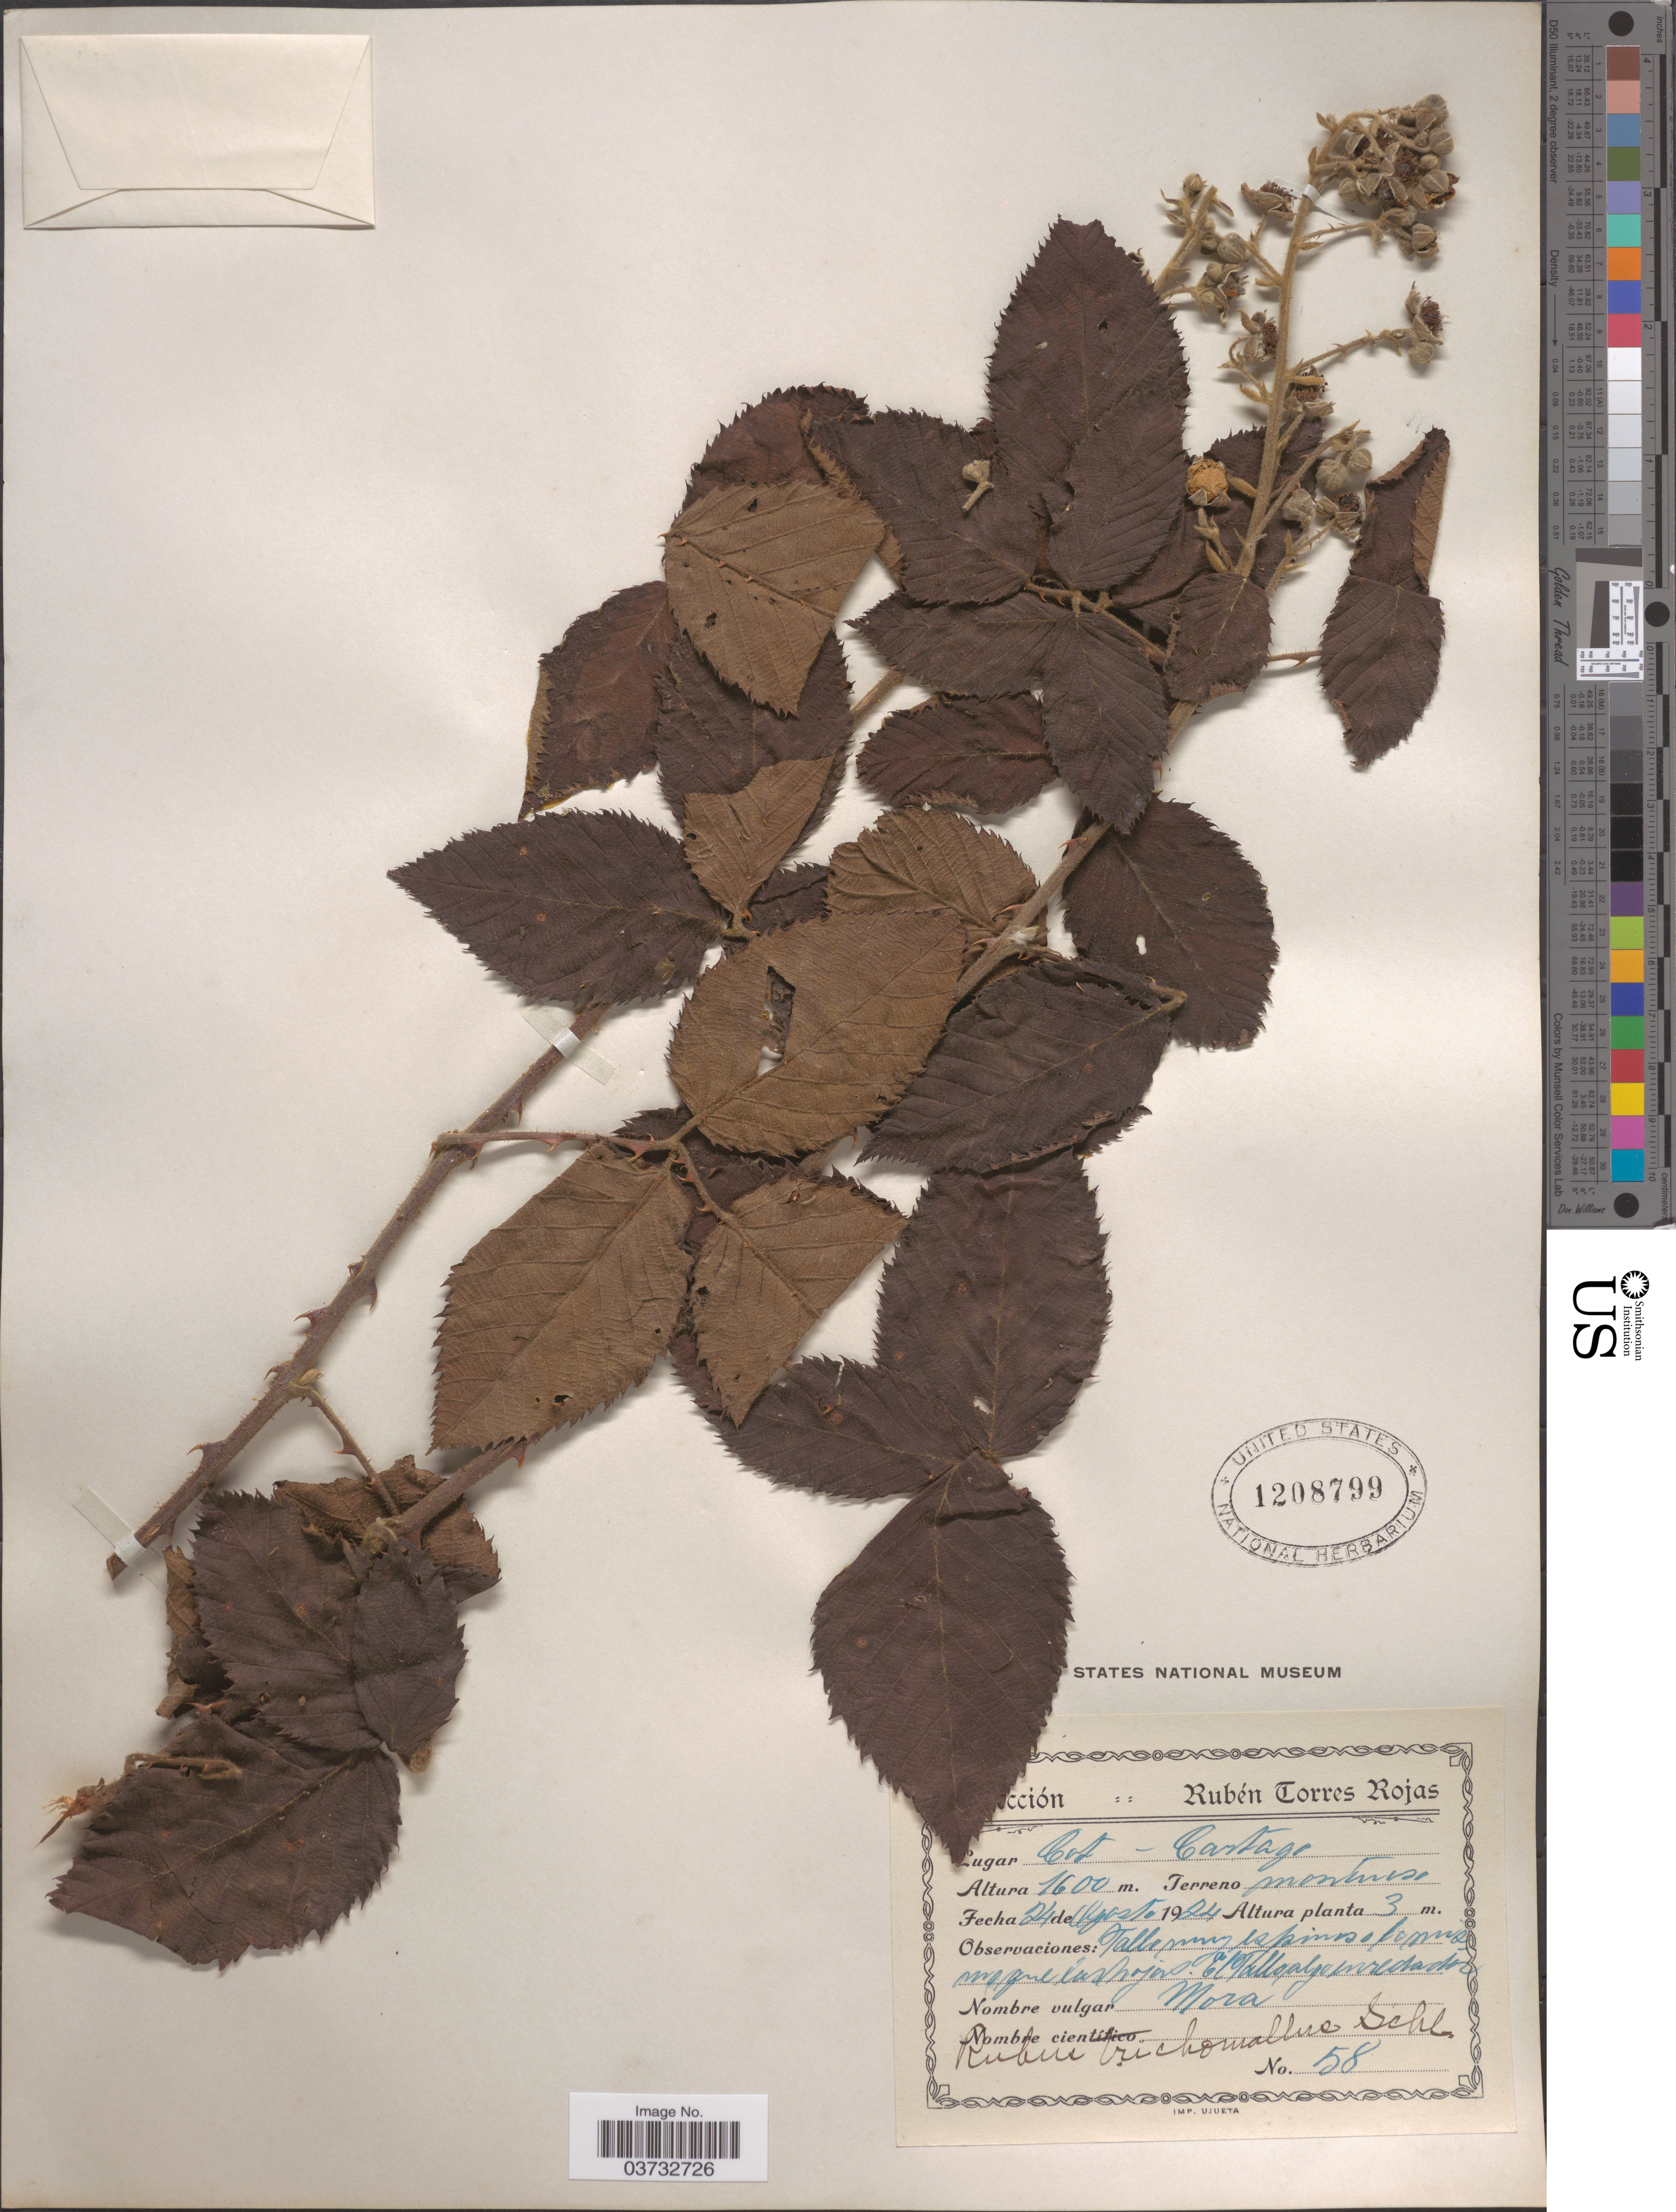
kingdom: Plantae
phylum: Tracheophyta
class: Magnoliopsida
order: Rosales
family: Rosaceae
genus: Rubus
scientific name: Rubus abundus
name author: Rydb.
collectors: R. Torres Rojas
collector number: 58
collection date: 1924-08-24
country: Costa Rica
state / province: Cartago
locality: Cot - Cartago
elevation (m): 1600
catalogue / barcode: US 1208799